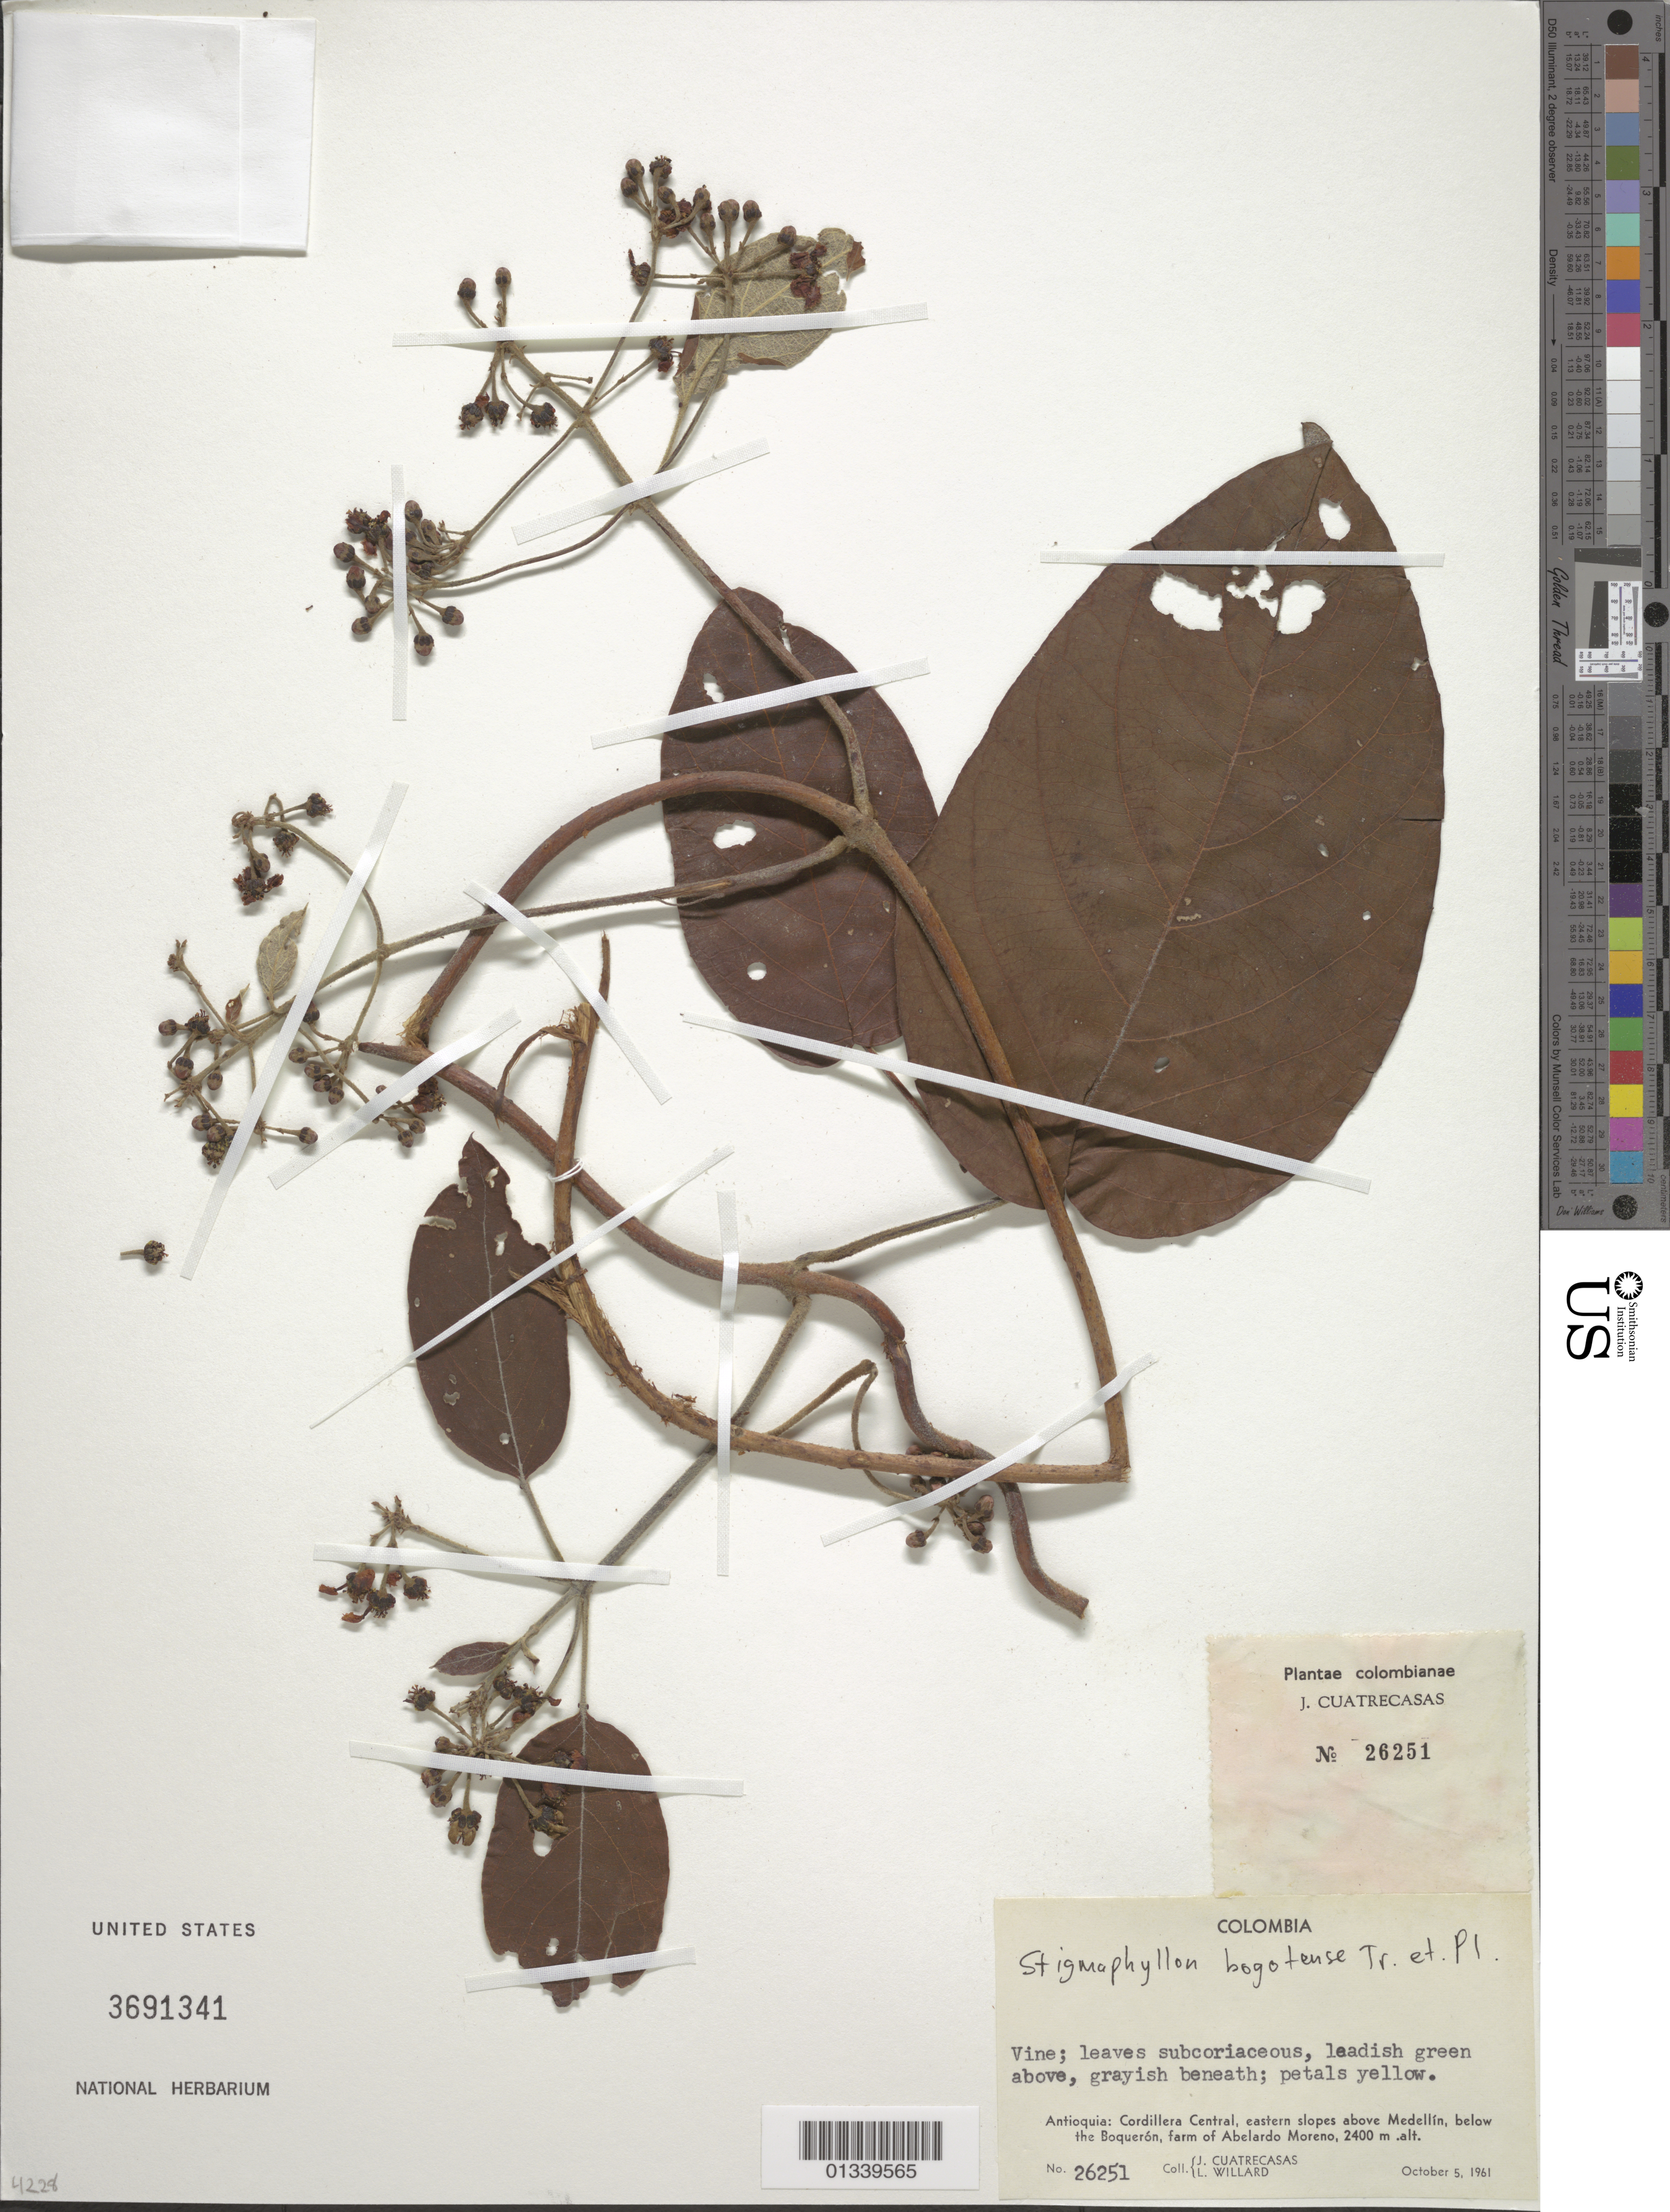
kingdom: Plantae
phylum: Tracheophyta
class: Magnoliopsida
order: Malpighiales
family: Malpighiaceae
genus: Stigmaphyllon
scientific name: Stigmaphyllon bogotense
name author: Triana & Planch.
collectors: J. Cuatrecasas & L. Willard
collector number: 26251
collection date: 1961-10-05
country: Colombia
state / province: Antioquia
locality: Cordillera Central, eastern slopes above Medellin, below the Boqueron, farm of Abelardo Moreno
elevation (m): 2400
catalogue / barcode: US 3691341